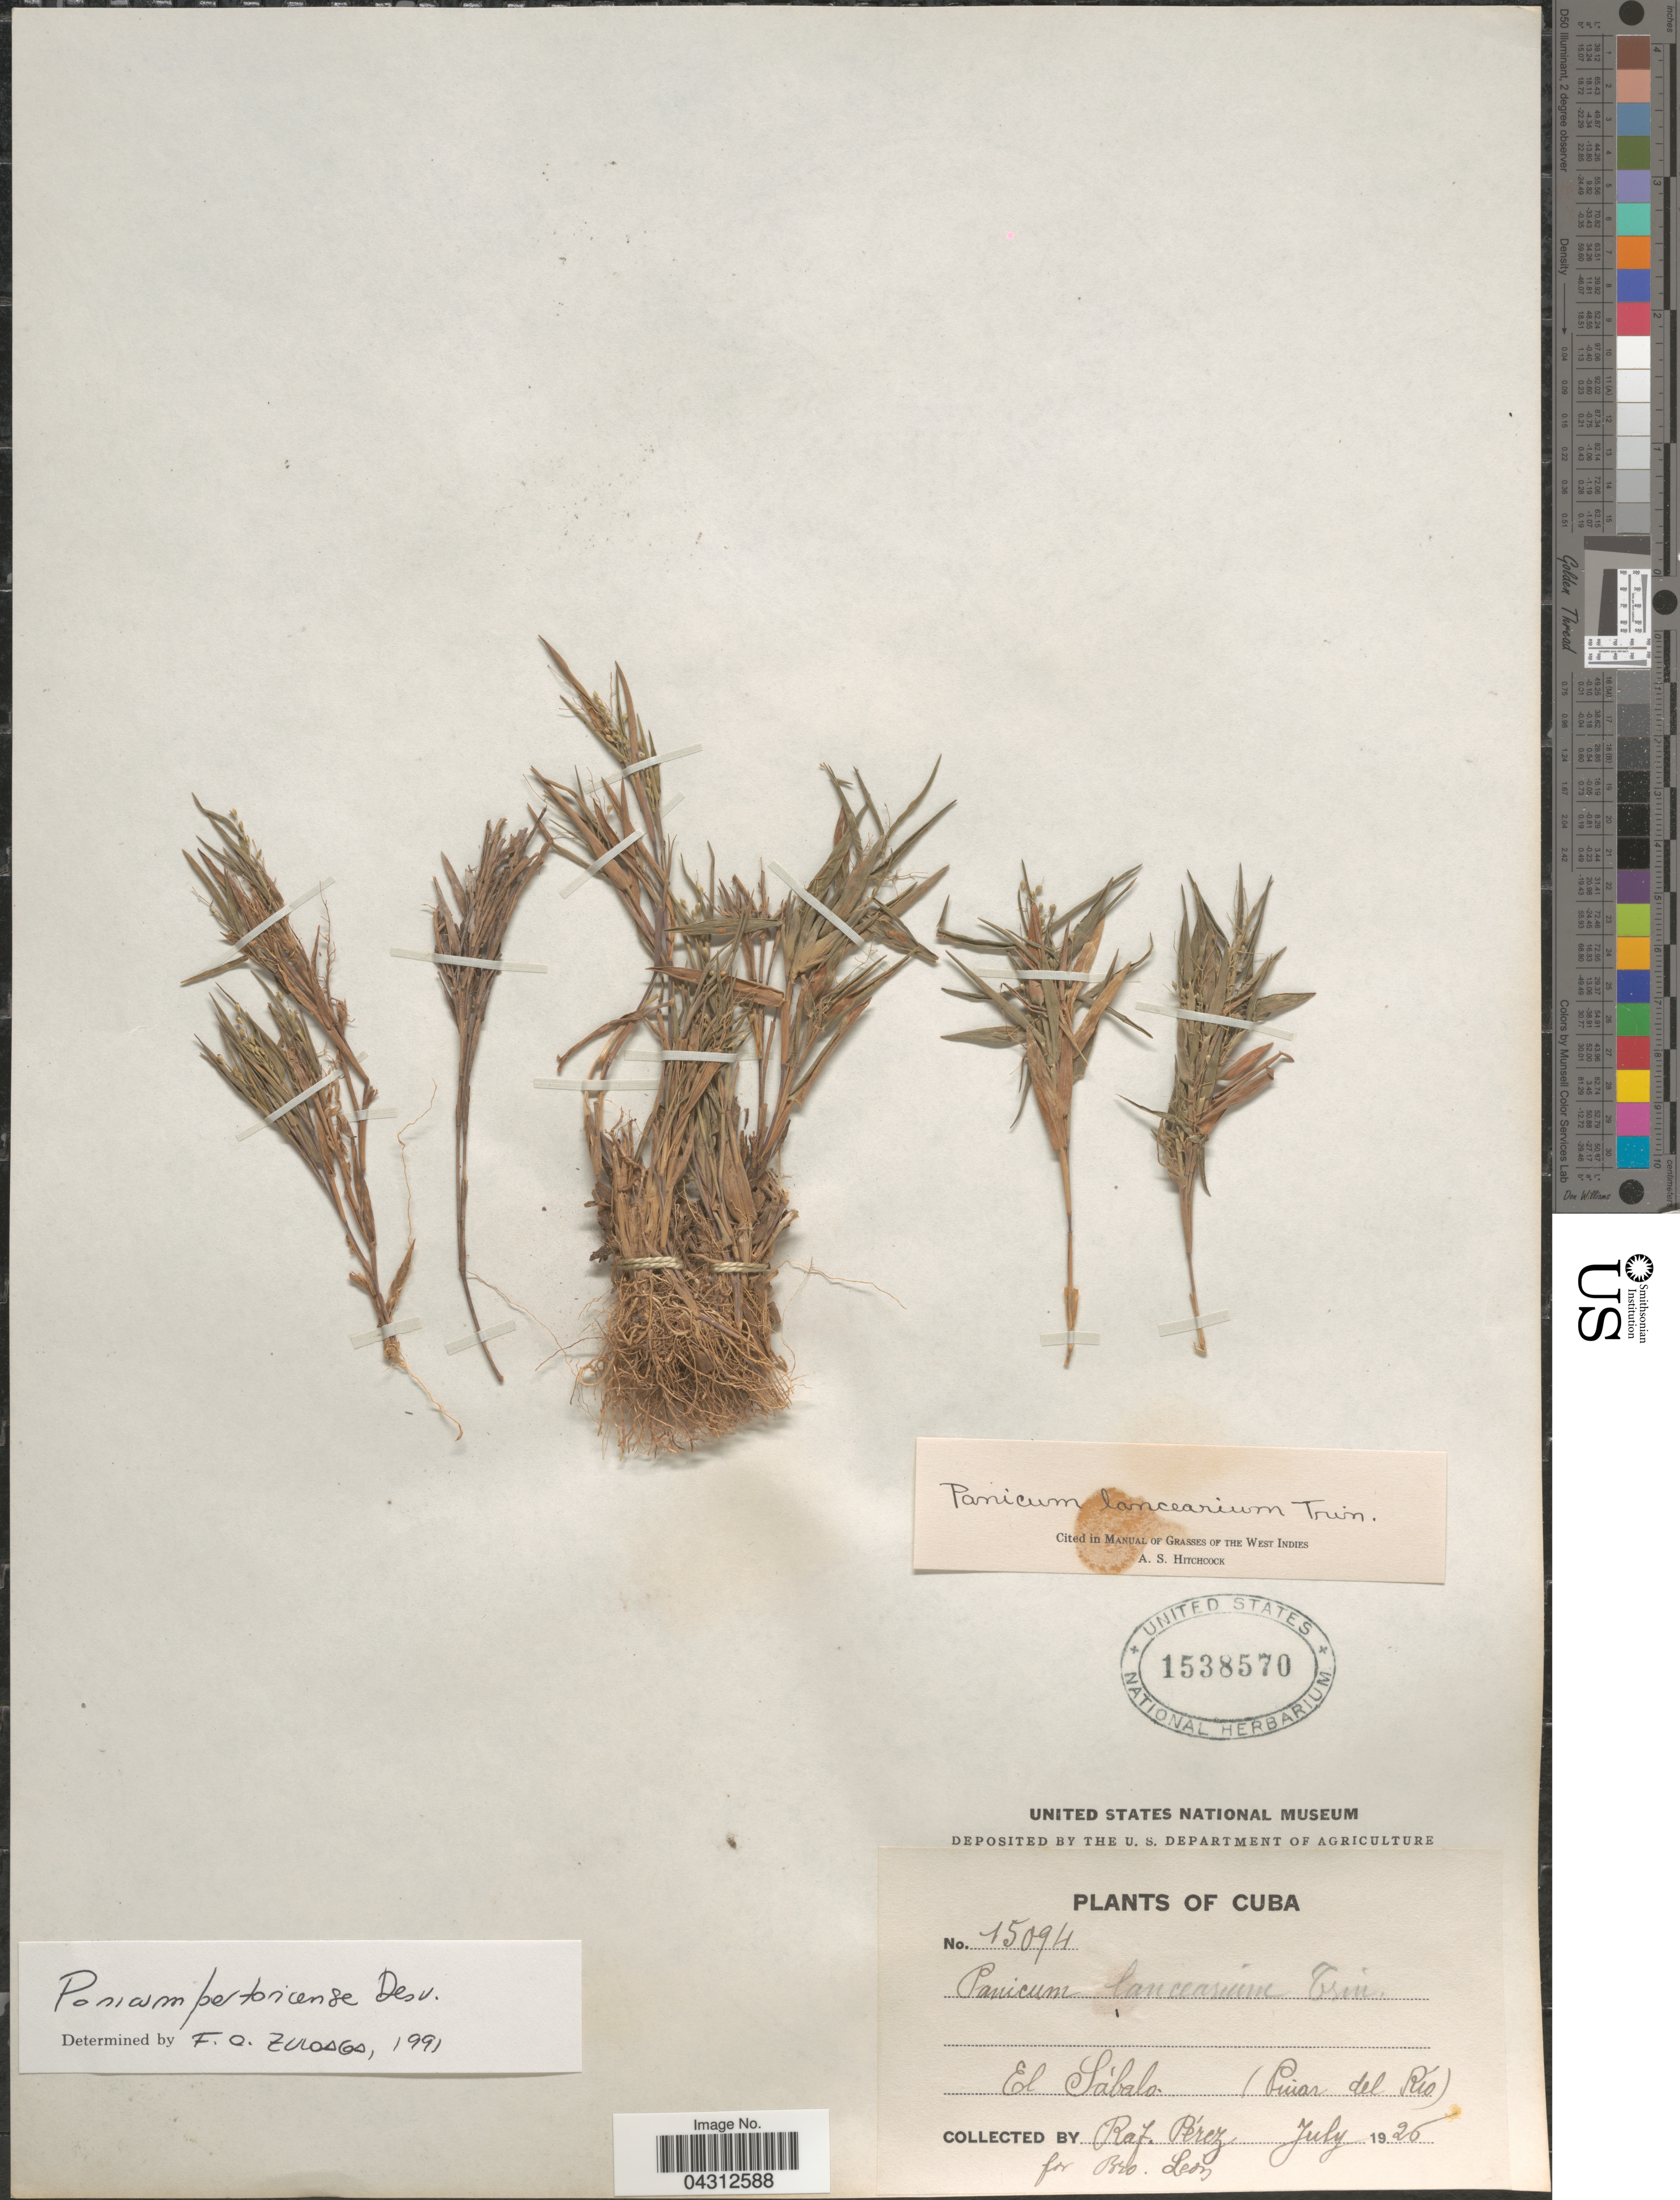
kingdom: Plantae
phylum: Tracheophyta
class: Liliopsida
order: Poales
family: Poaceae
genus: Dichanthelium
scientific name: Dichanthelium portoricense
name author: (Desv. ex Ham.) B.F. Hansen & Wunderlin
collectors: R. Perez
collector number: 15094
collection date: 1925-07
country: Cuba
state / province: Pinar del Río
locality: El Sàbalo.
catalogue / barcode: US 1538570